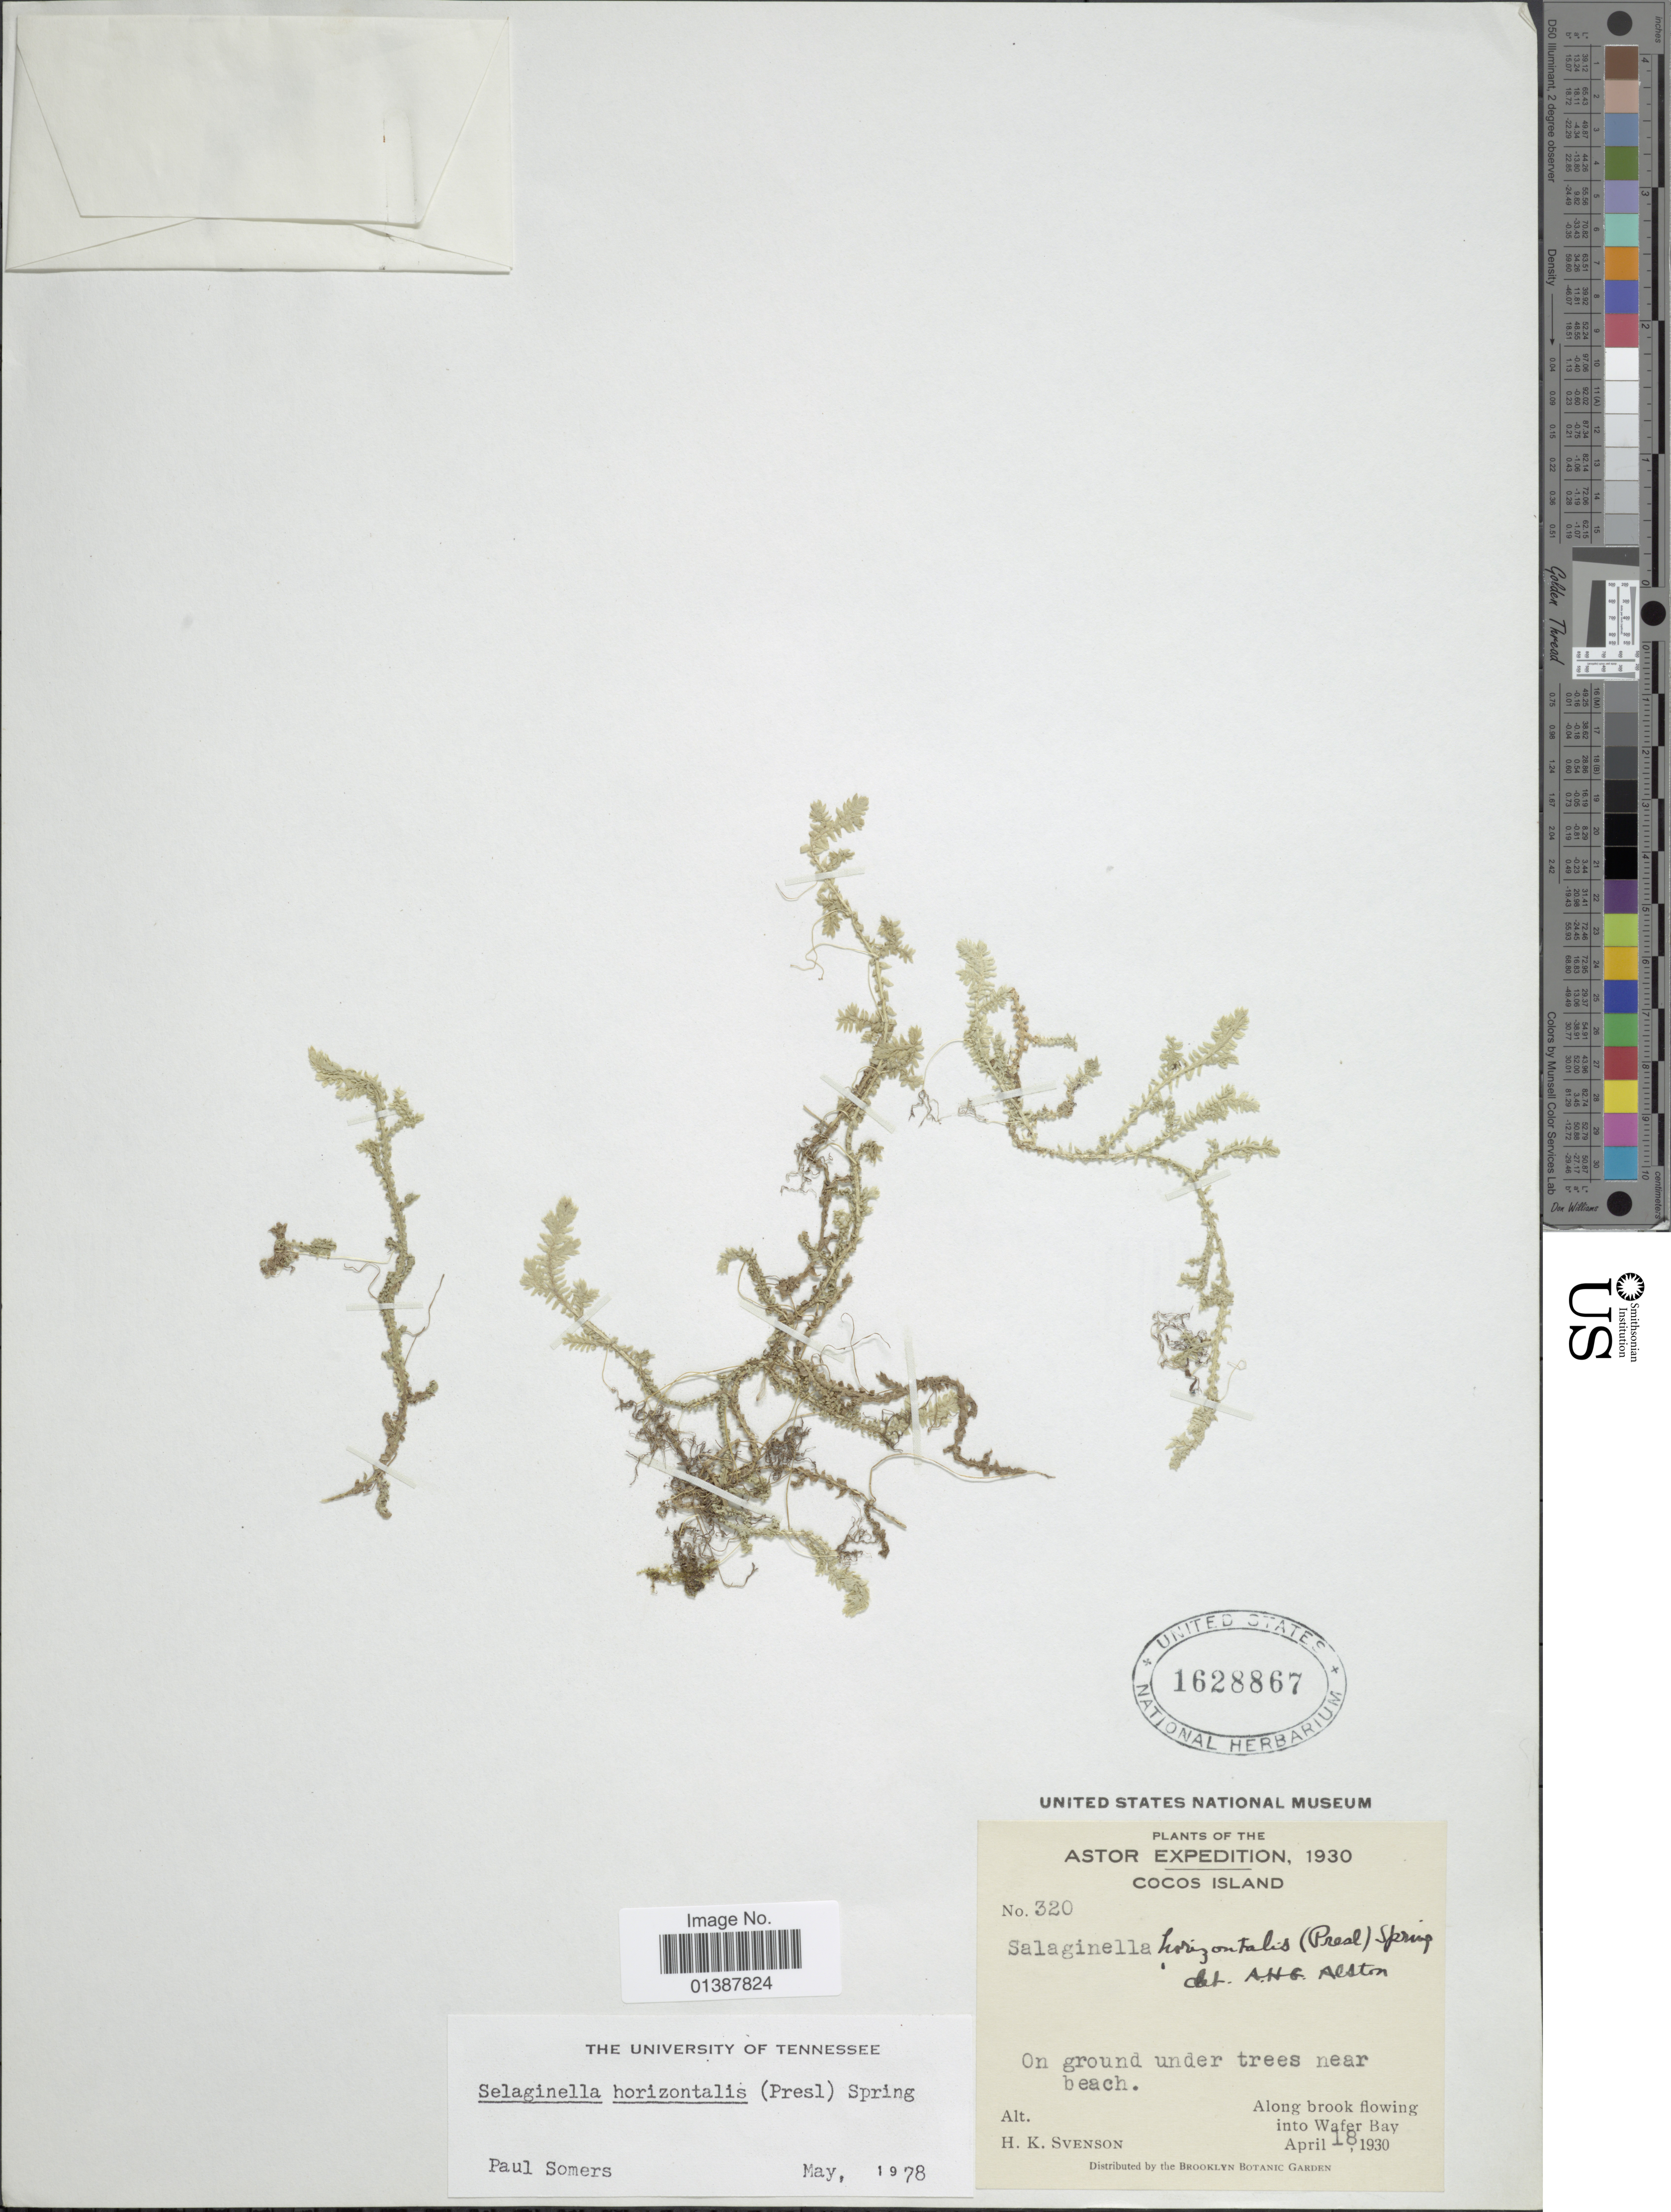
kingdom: Plantae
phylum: Tracheophyta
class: Lycopodiopsida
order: Selaginellales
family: Selaginellaceae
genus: Selaginella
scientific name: Selaginella horizontalis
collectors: H. K. Svenson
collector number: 320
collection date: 1930-04-18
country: Costa Rica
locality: Cocos Island, Along brook flowing into Wafer Bay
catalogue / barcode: US 1628867